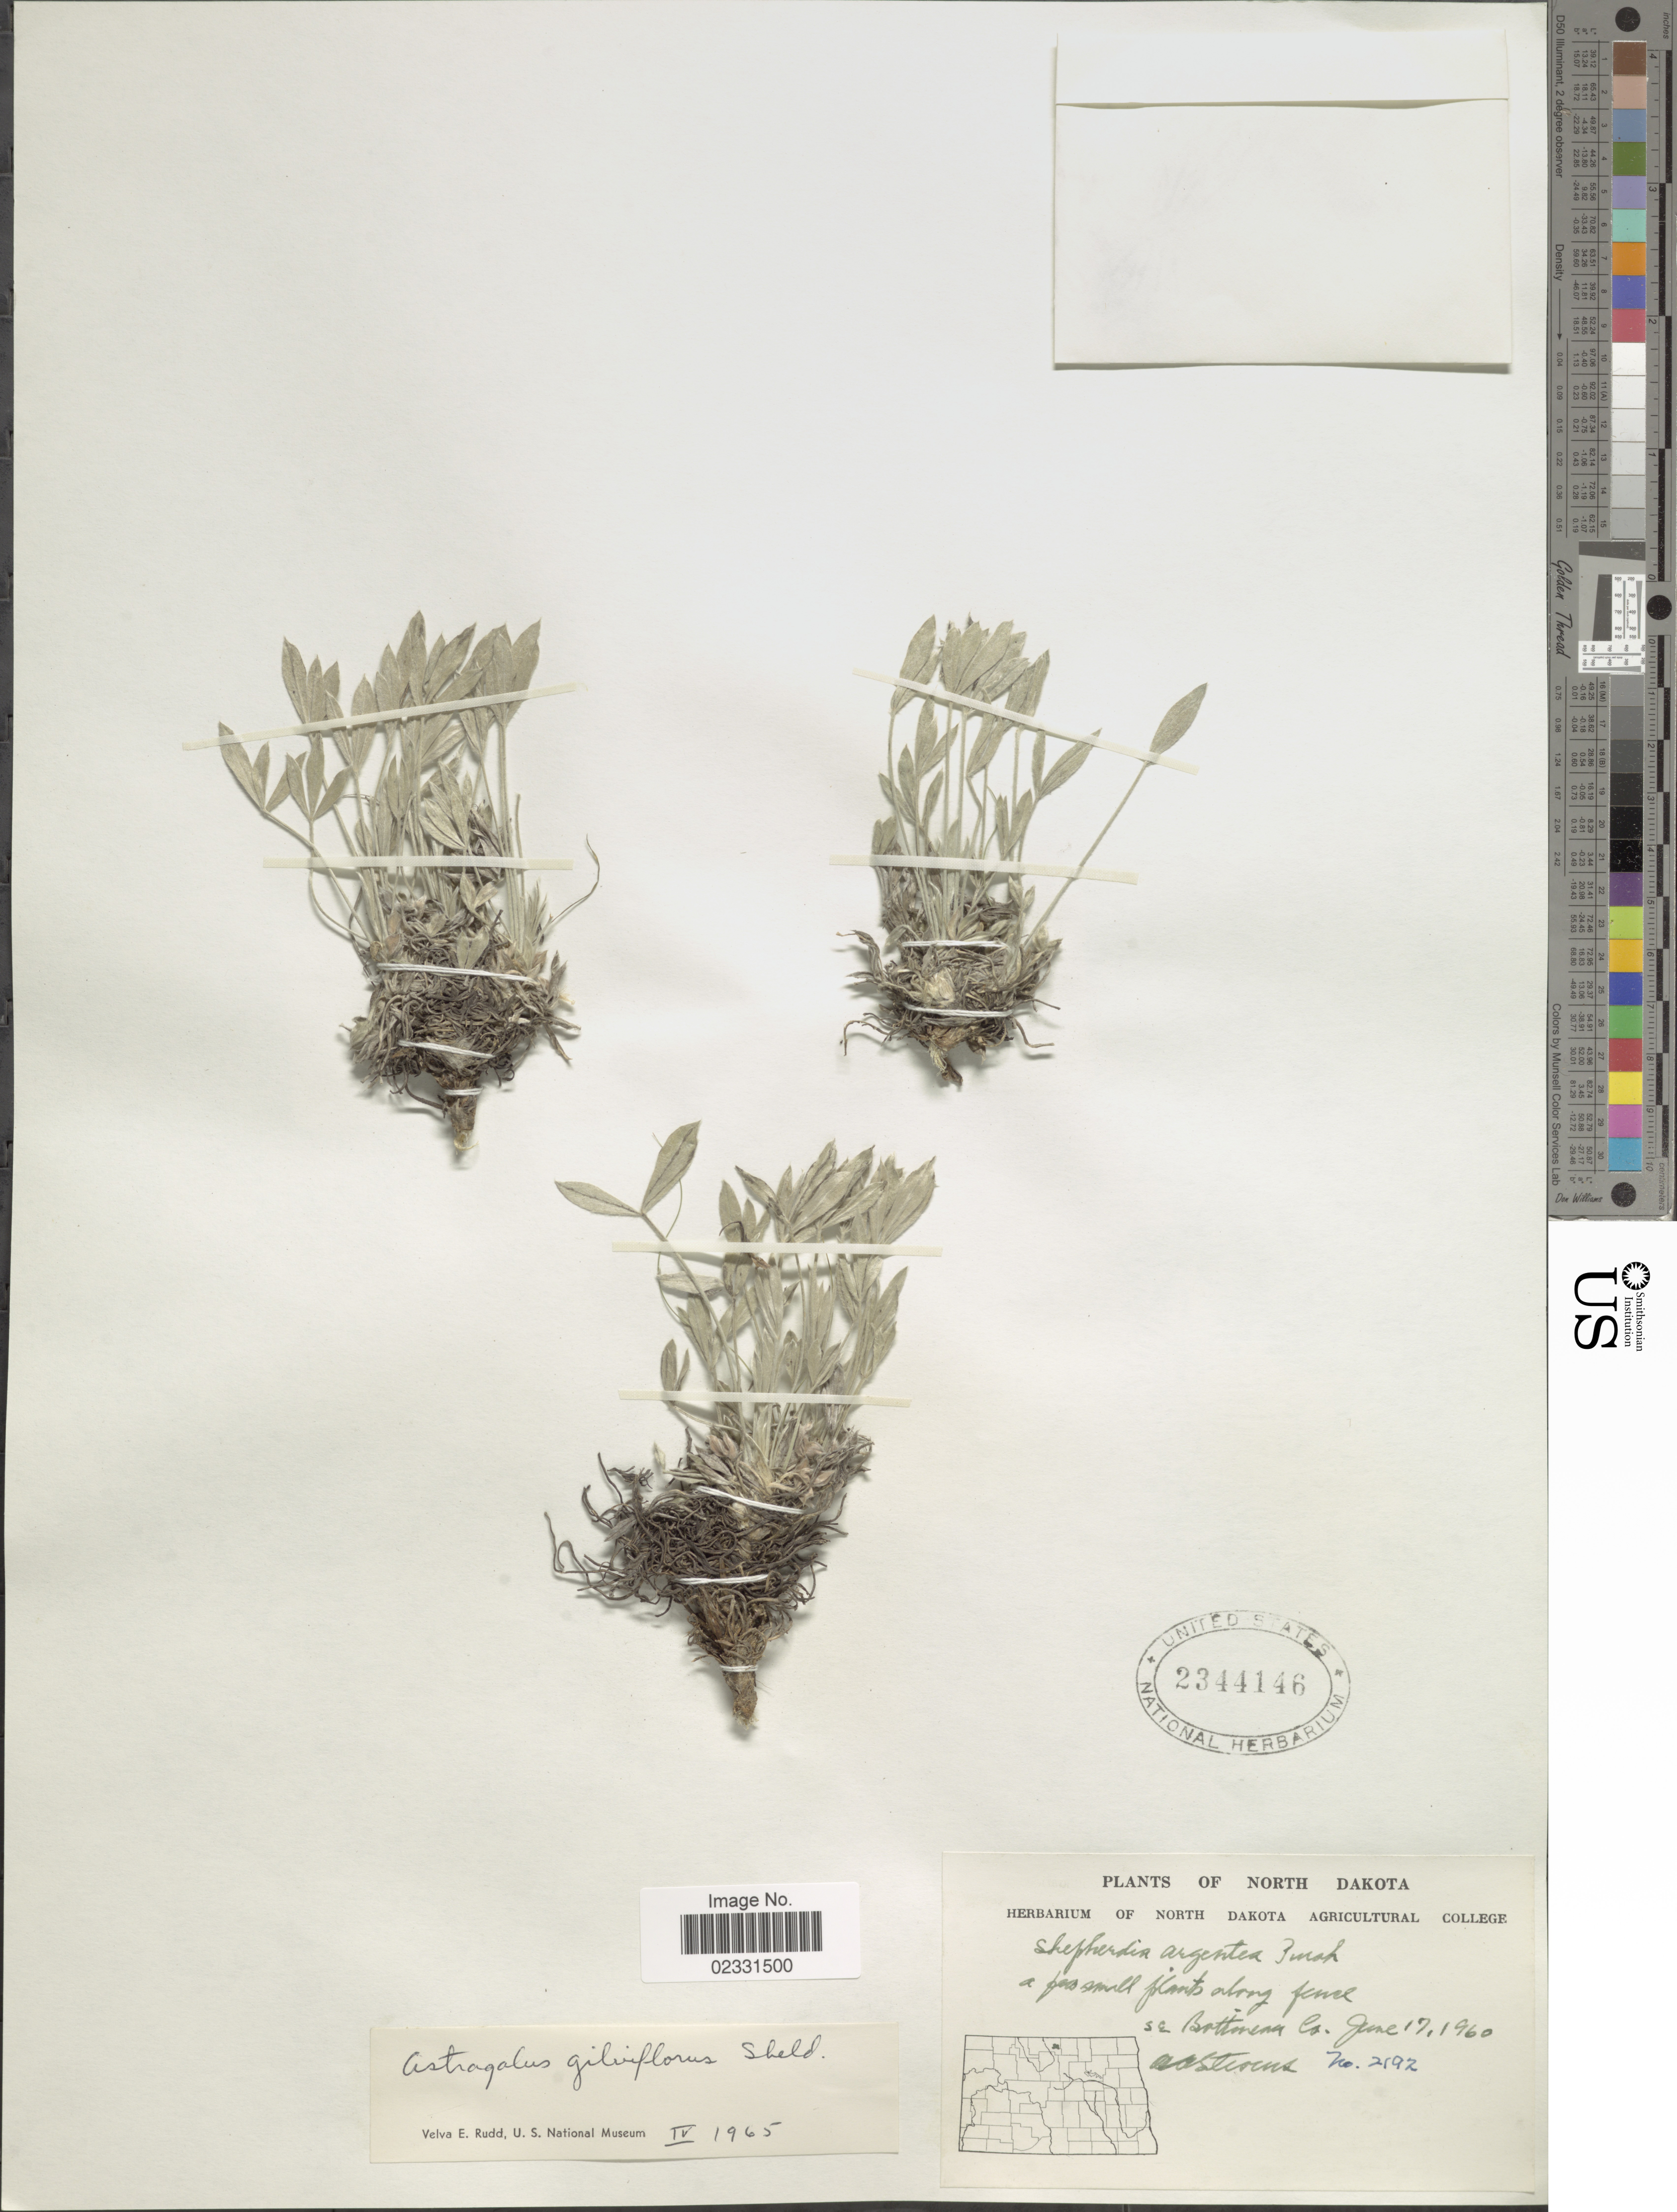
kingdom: Plantae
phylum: Tracheophyta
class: Magnoliopsida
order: Fabales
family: Fabaceae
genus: Astragalus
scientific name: Astragalus gilviflorus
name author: E. Sheld.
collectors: E. Stevens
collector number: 2592*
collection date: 1960-06-17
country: United States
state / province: North Dakota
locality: So Bottineau Co.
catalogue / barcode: US 2344146